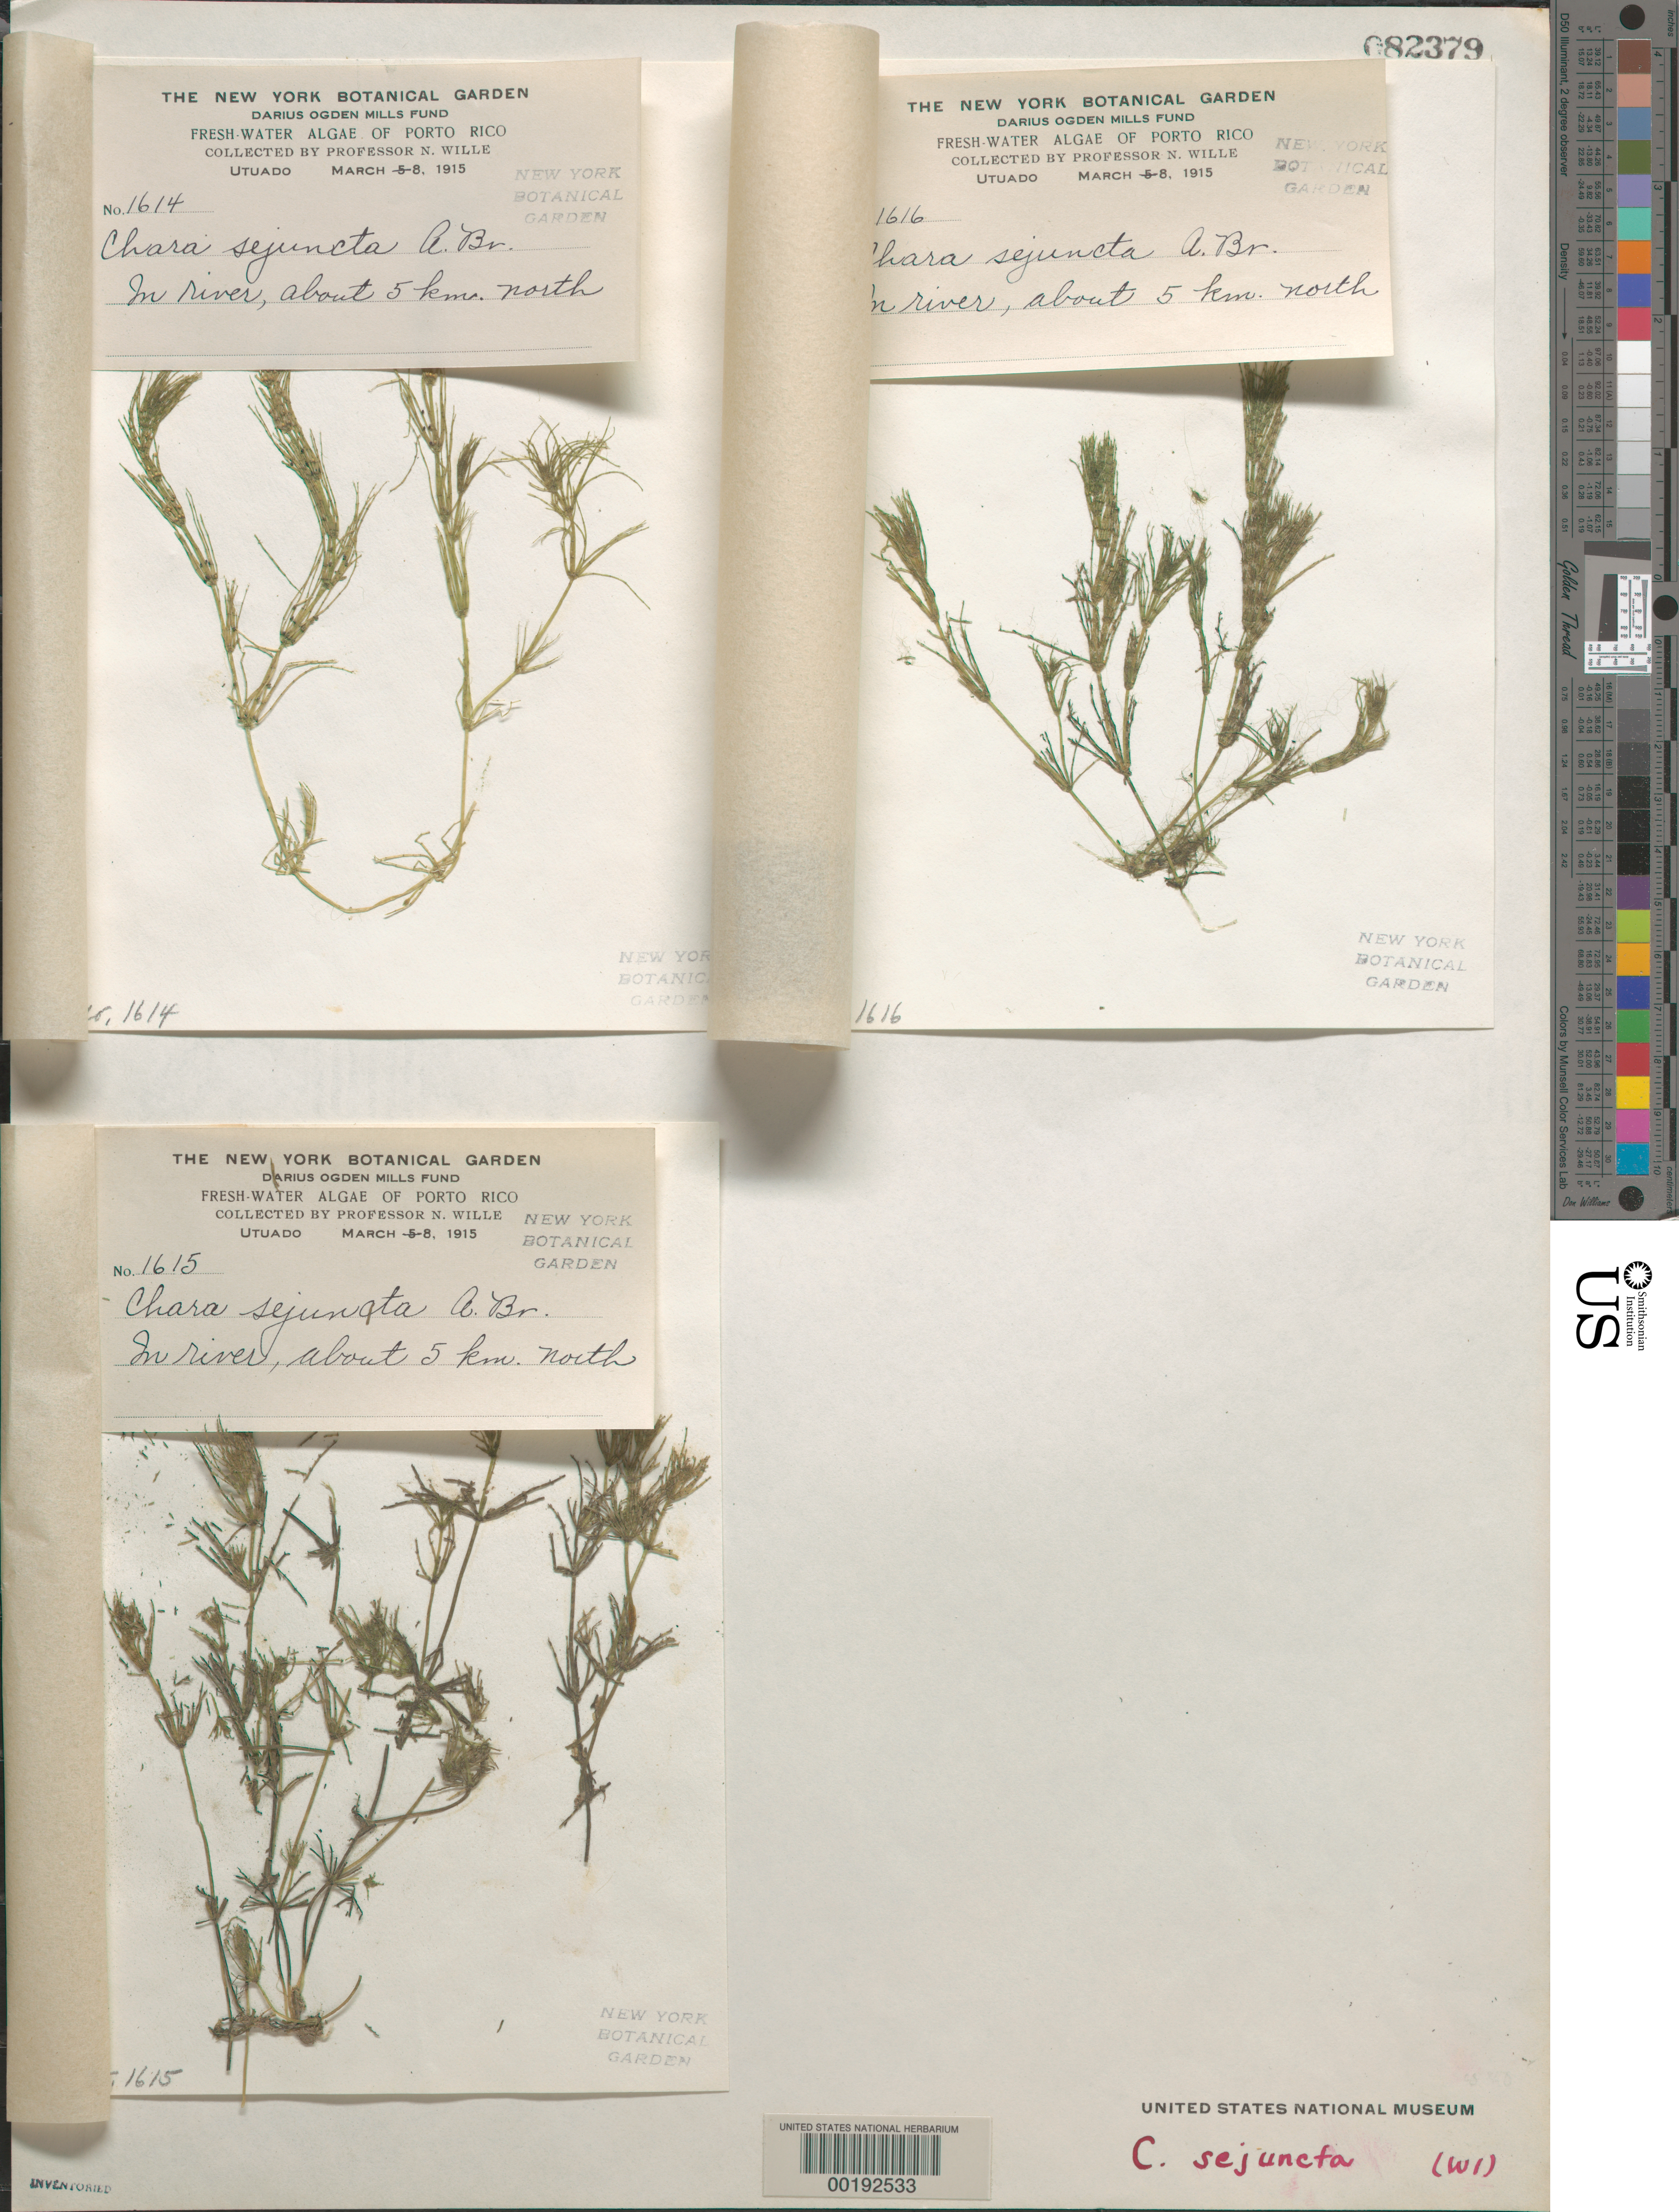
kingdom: Plantae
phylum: Charophyta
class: Charophyceae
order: Charales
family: Characeae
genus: Chara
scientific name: Chara drouetii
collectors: N. Wille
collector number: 1614 & 1615 & 1616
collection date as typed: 08 Mar 1915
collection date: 1915-03-08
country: Puerto Rico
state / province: Utuado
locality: River ca. 5 km north of utuado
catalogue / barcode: US 82379